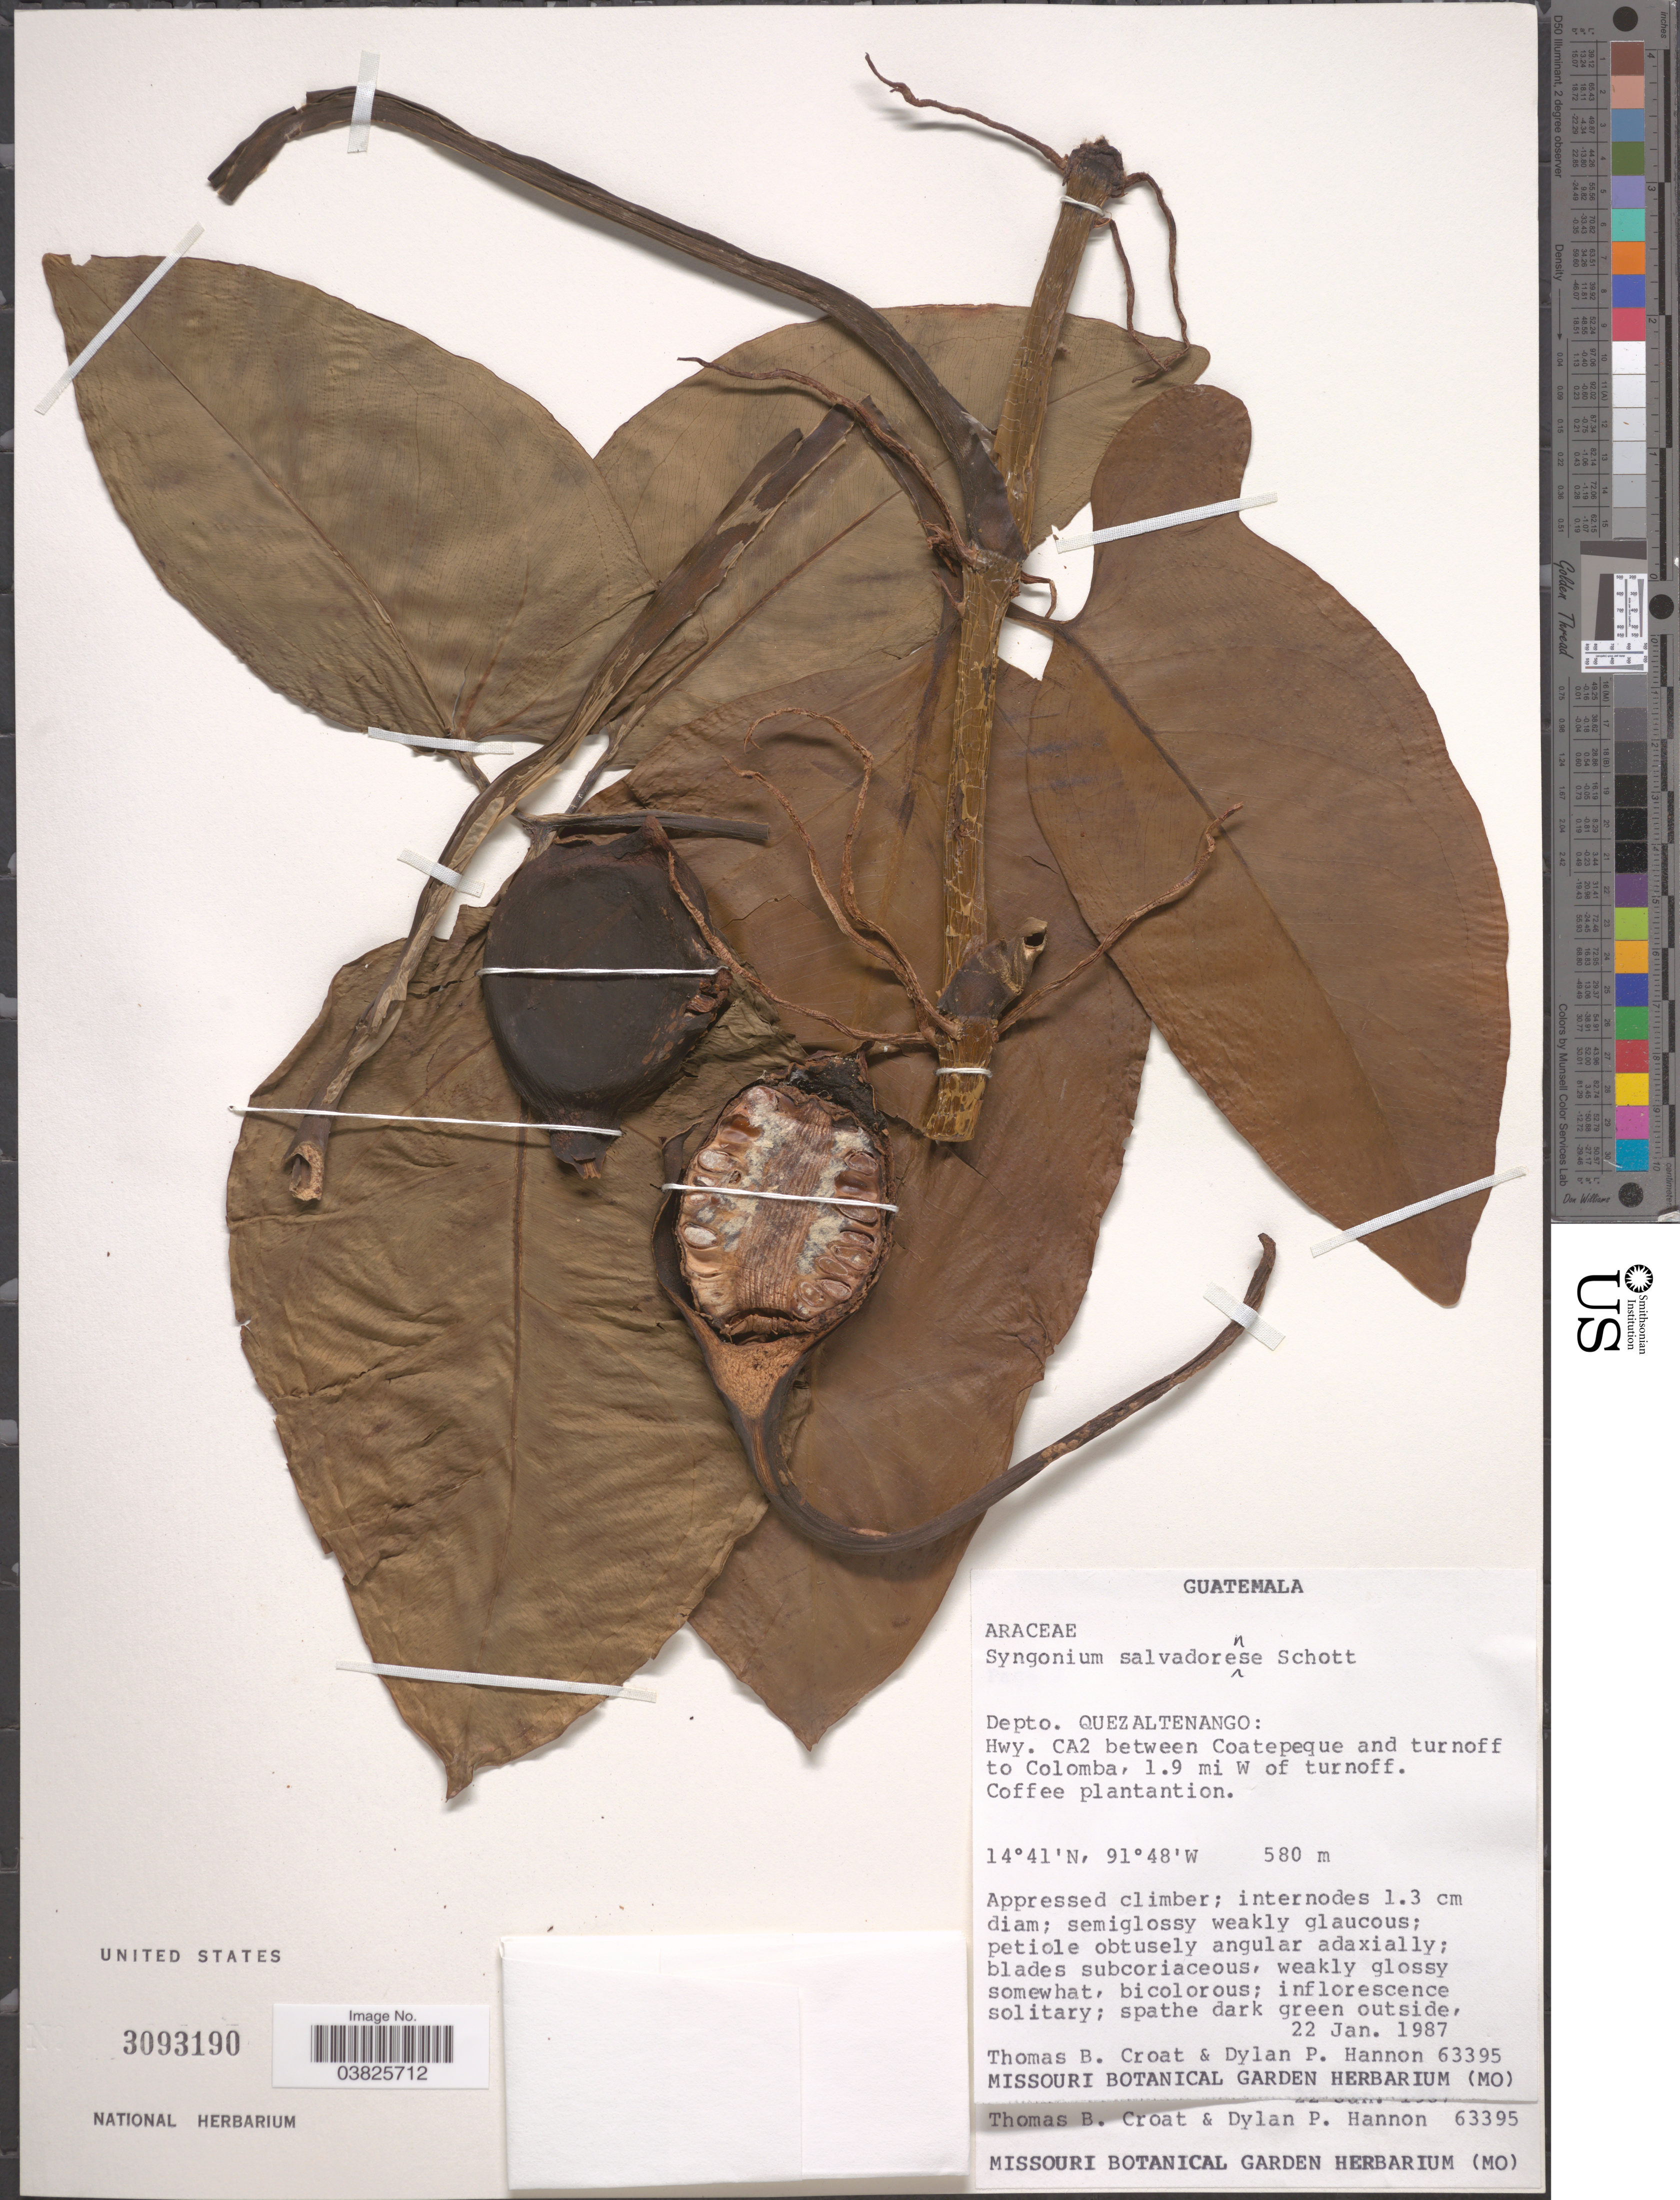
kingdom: Plantae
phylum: Tracheophyta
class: Liliopsida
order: Alismatales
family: Araceae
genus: Syngonium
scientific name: Syngonium salvadorense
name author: Schott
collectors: T. B. Croat & D. Hannon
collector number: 63395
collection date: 1987-01-22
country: Guatemala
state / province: Quetzaltenango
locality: Depto. Quezaltenango: Hwy. CA2 between Coatepeque and turnoff to Colombo, 1.9 mi W of turnoff. Coffee plantation.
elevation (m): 580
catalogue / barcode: US 3093190